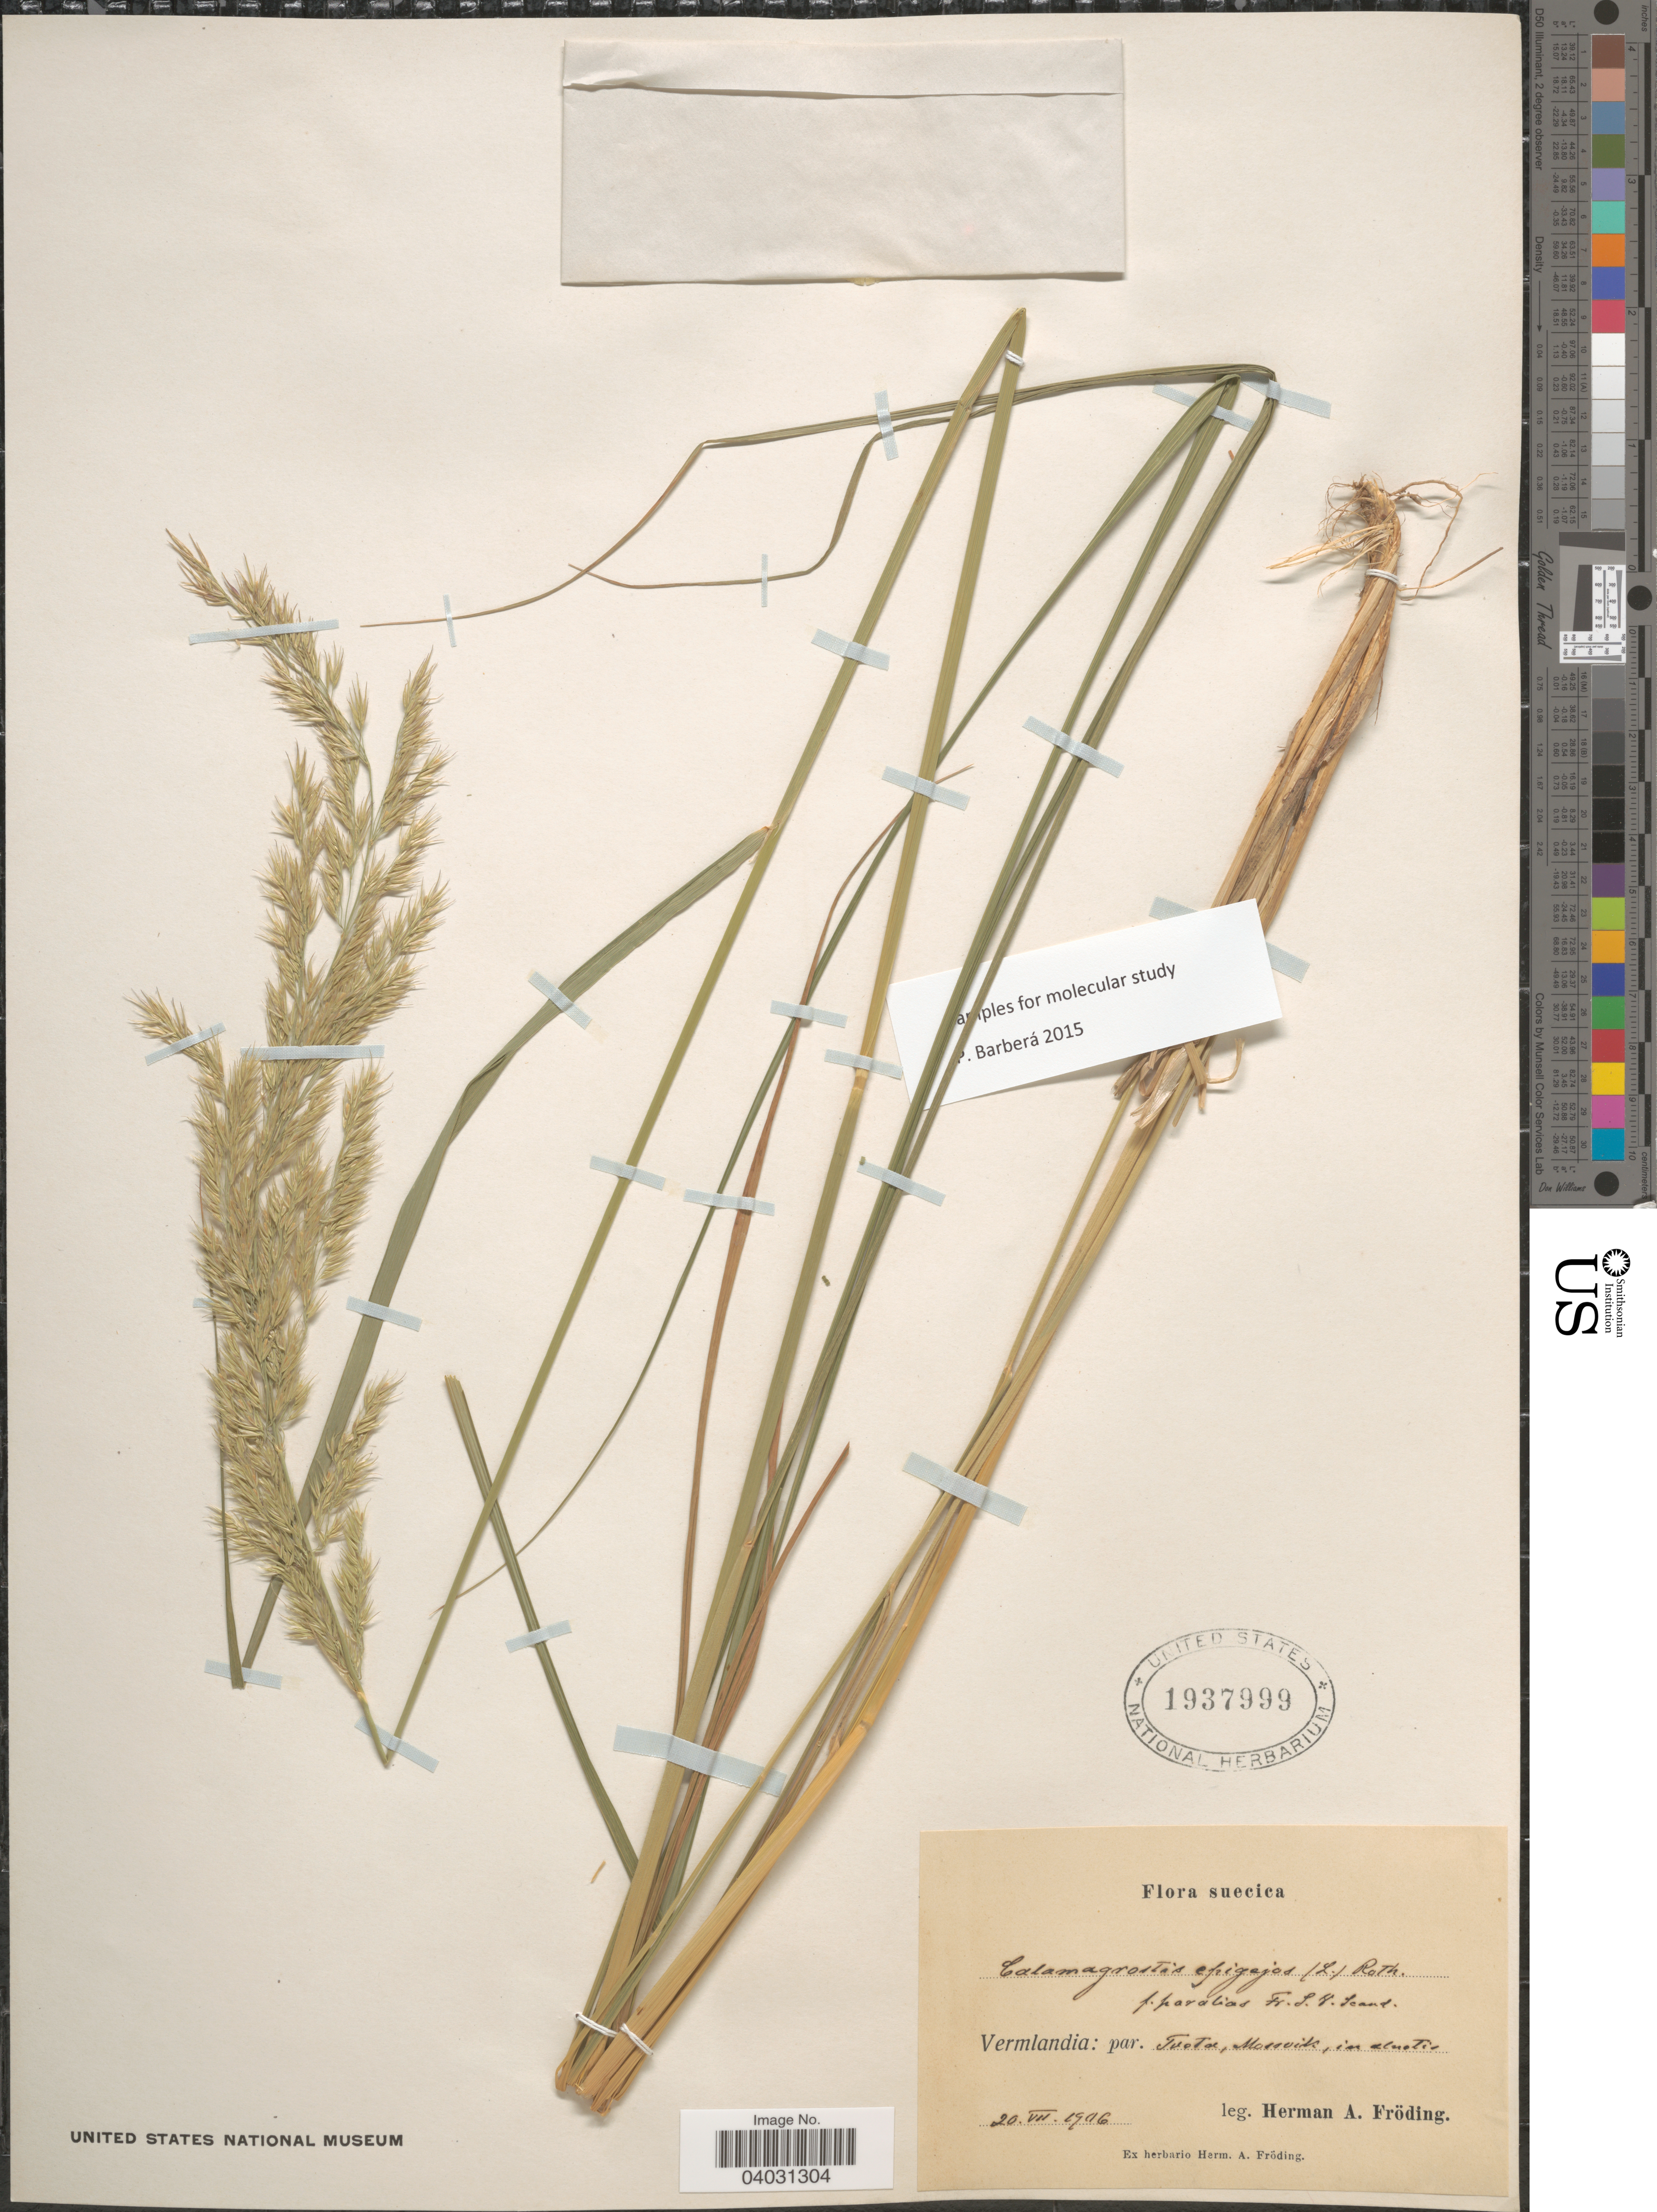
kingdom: Plantae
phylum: Tracheophyta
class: Liliopsida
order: Poales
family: Poaceae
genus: Calamagrostis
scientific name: Calamagrostis epigeios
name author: (L.) Roth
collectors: H. Froding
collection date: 1906-07-20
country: Sweden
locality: Suecica. Vermlandia: par. Tueta, Mossvik.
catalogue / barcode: US 1937999